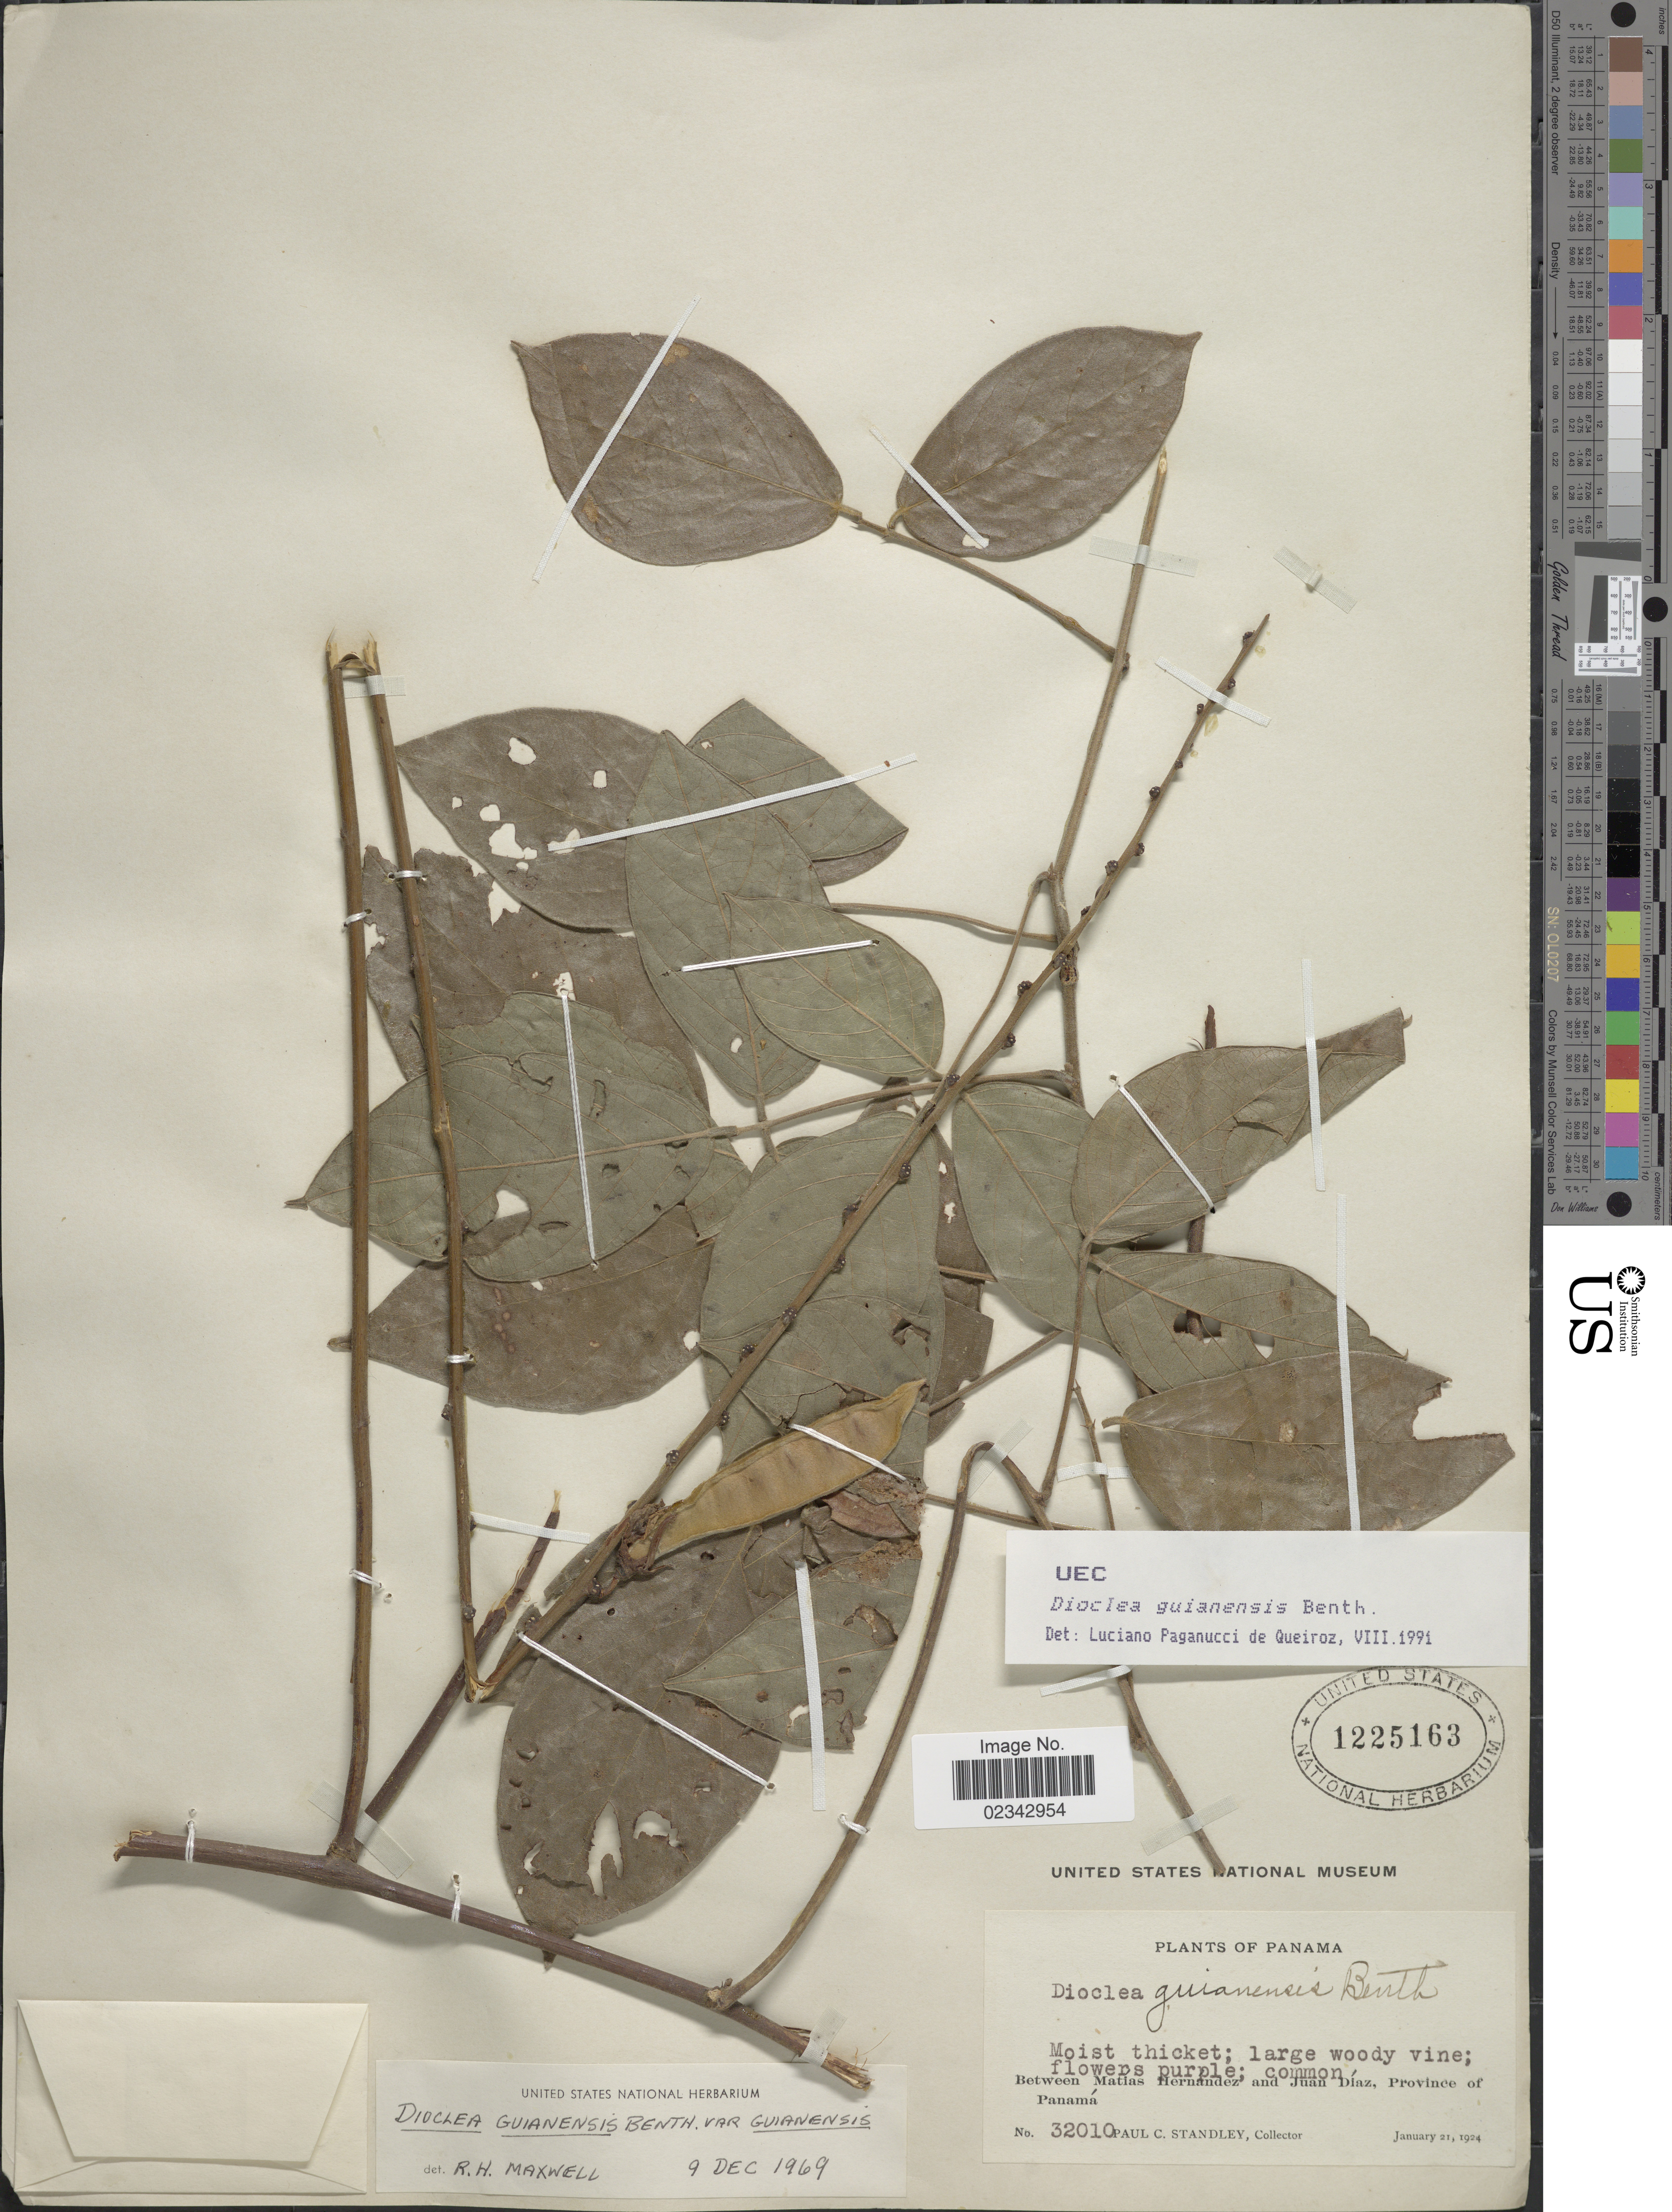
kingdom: Plantae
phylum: Tracheophyta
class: Magnoliopsida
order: Fabales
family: Fabaceae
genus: Dioclea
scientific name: Dioclea guianensis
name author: Benth.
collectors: P. C. Standley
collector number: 32010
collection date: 1924-01-21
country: Panama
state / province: Panamá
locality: Between Matias Hernandez and Juan Díaz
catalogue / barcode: US 1225163